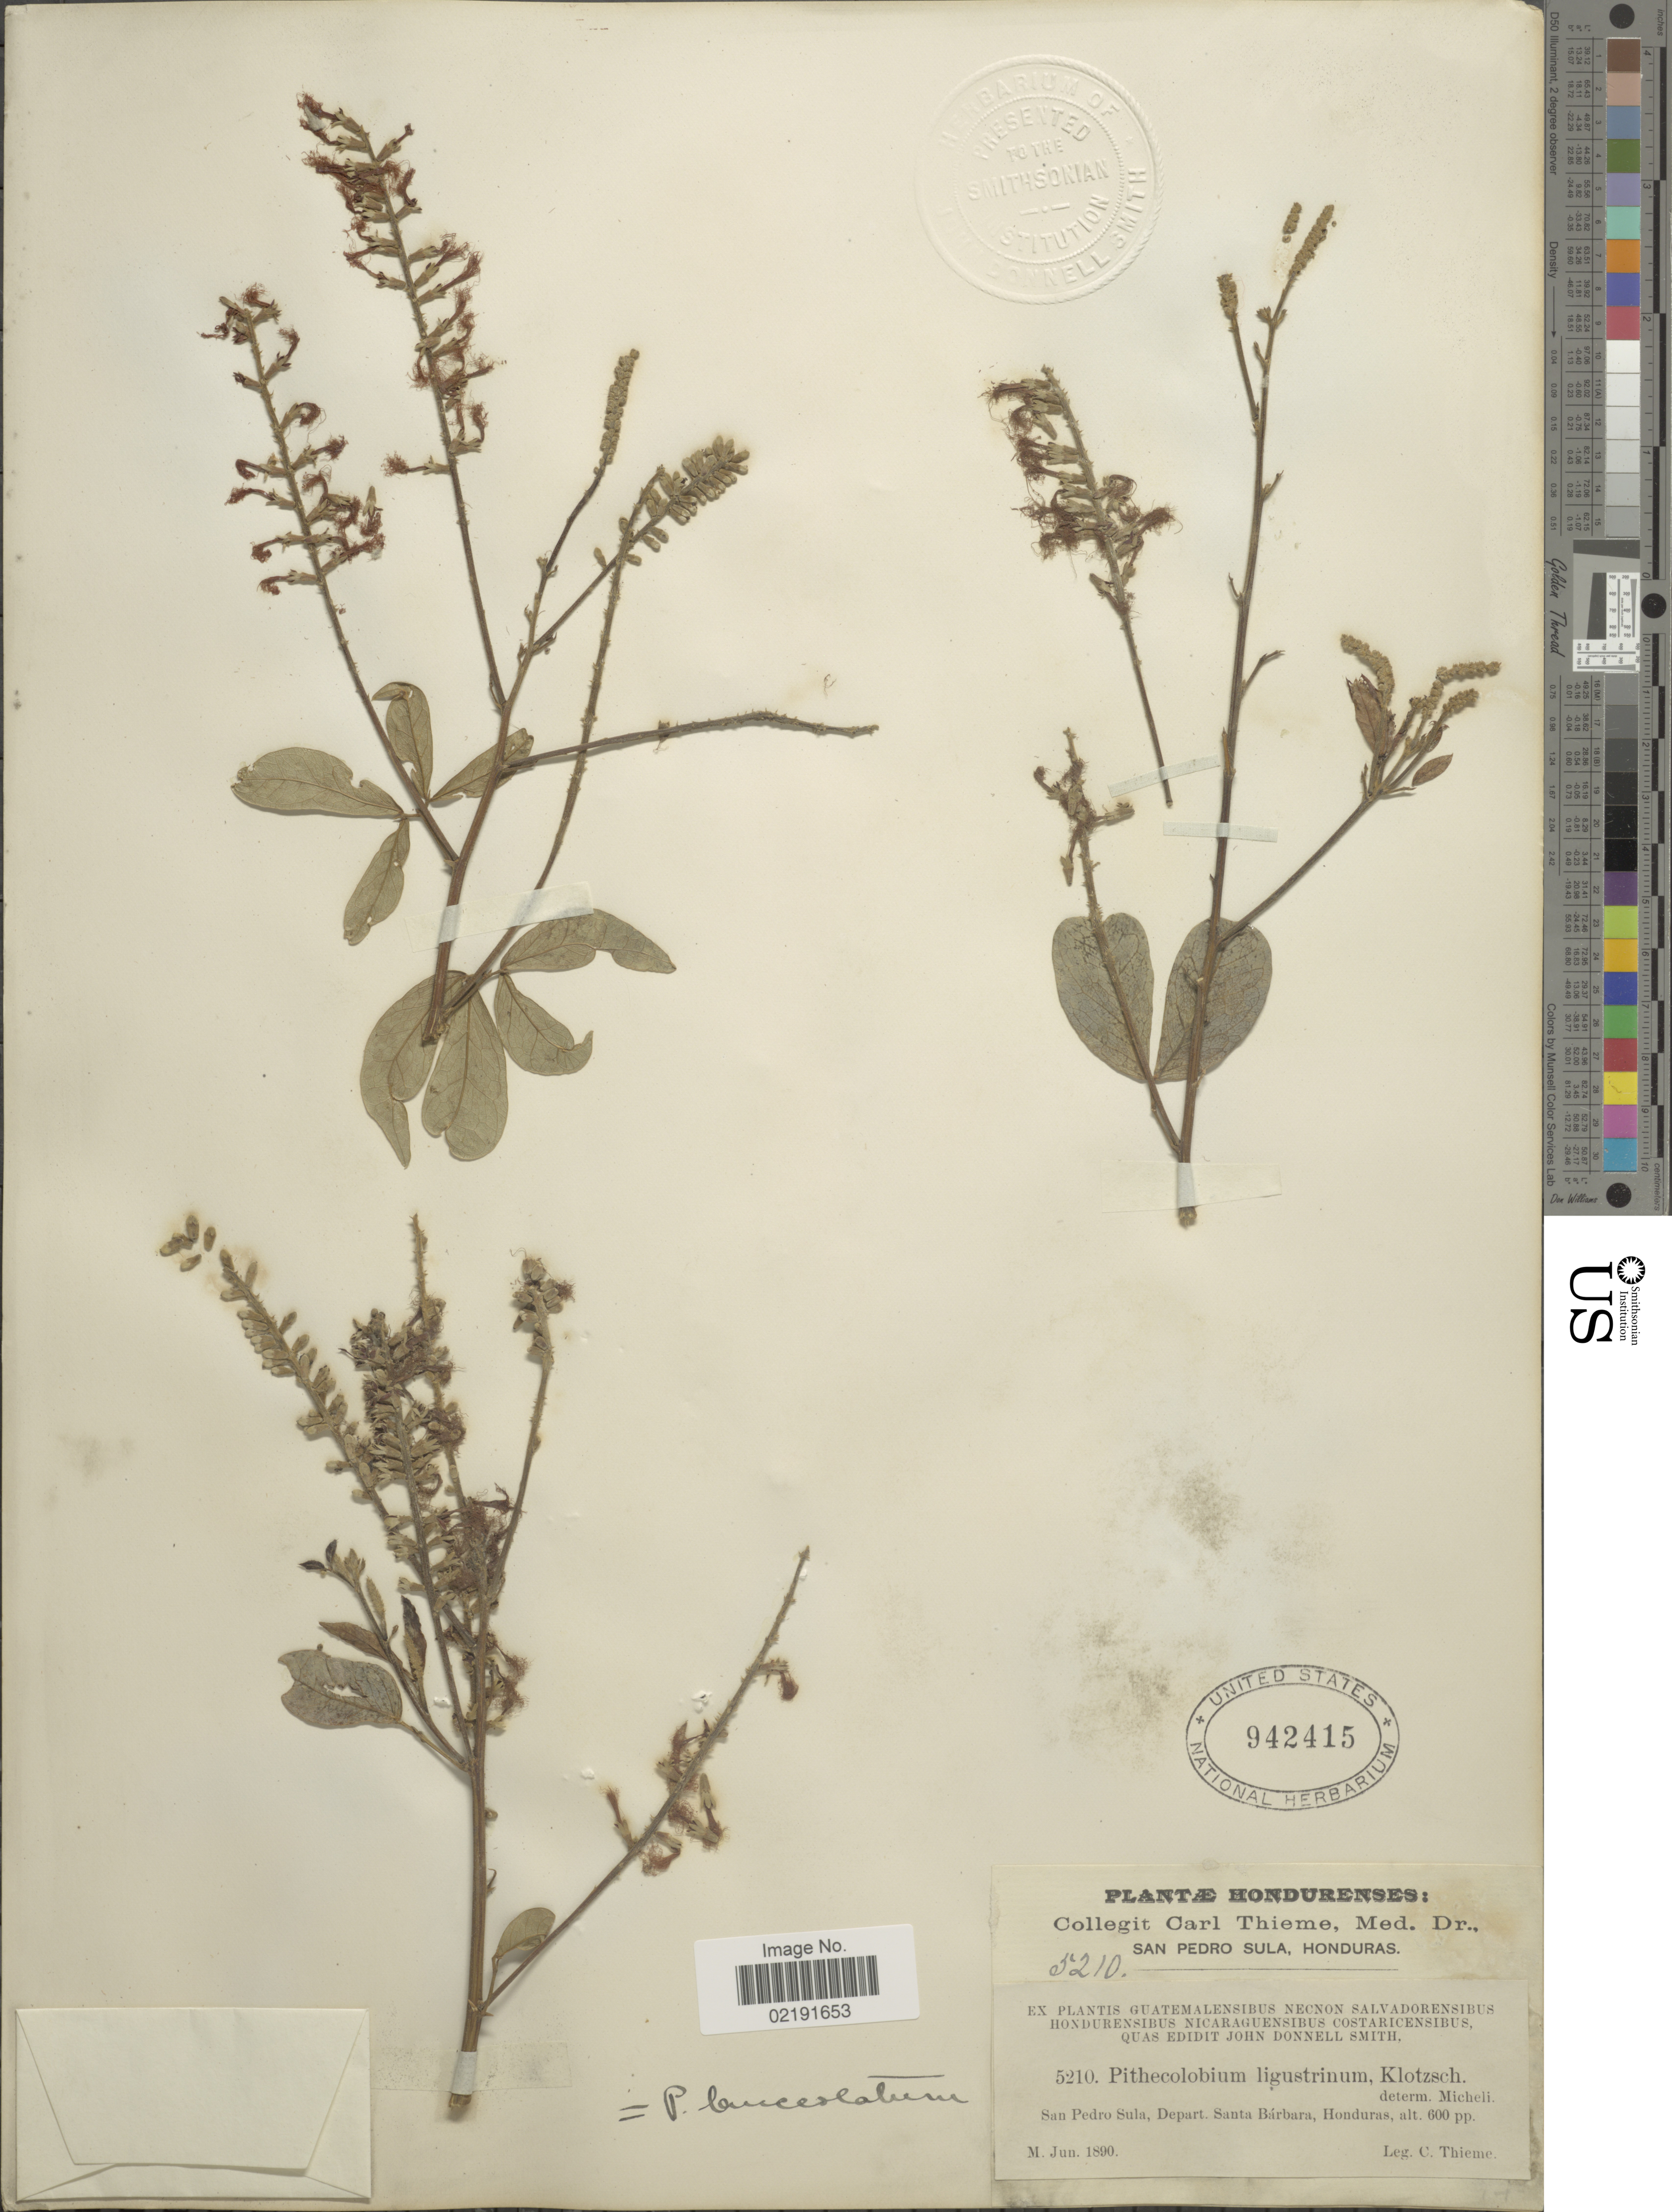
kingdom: Plantae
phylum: Tracheophyta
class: Magnoliopsida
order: Fabales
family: Fabaceae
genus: Pithecellobium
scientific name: Pithecellobium lanceolatum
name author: (Humb. & Bonpl. ex Willd.) Benth.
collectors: C. Thieme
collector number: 5210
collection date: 1890-06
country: Honduras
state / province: Santa Bárbara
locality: San Pedro Sula, Depart. Santa Bárbara, Honduras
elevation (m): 183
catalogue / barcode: US 942415